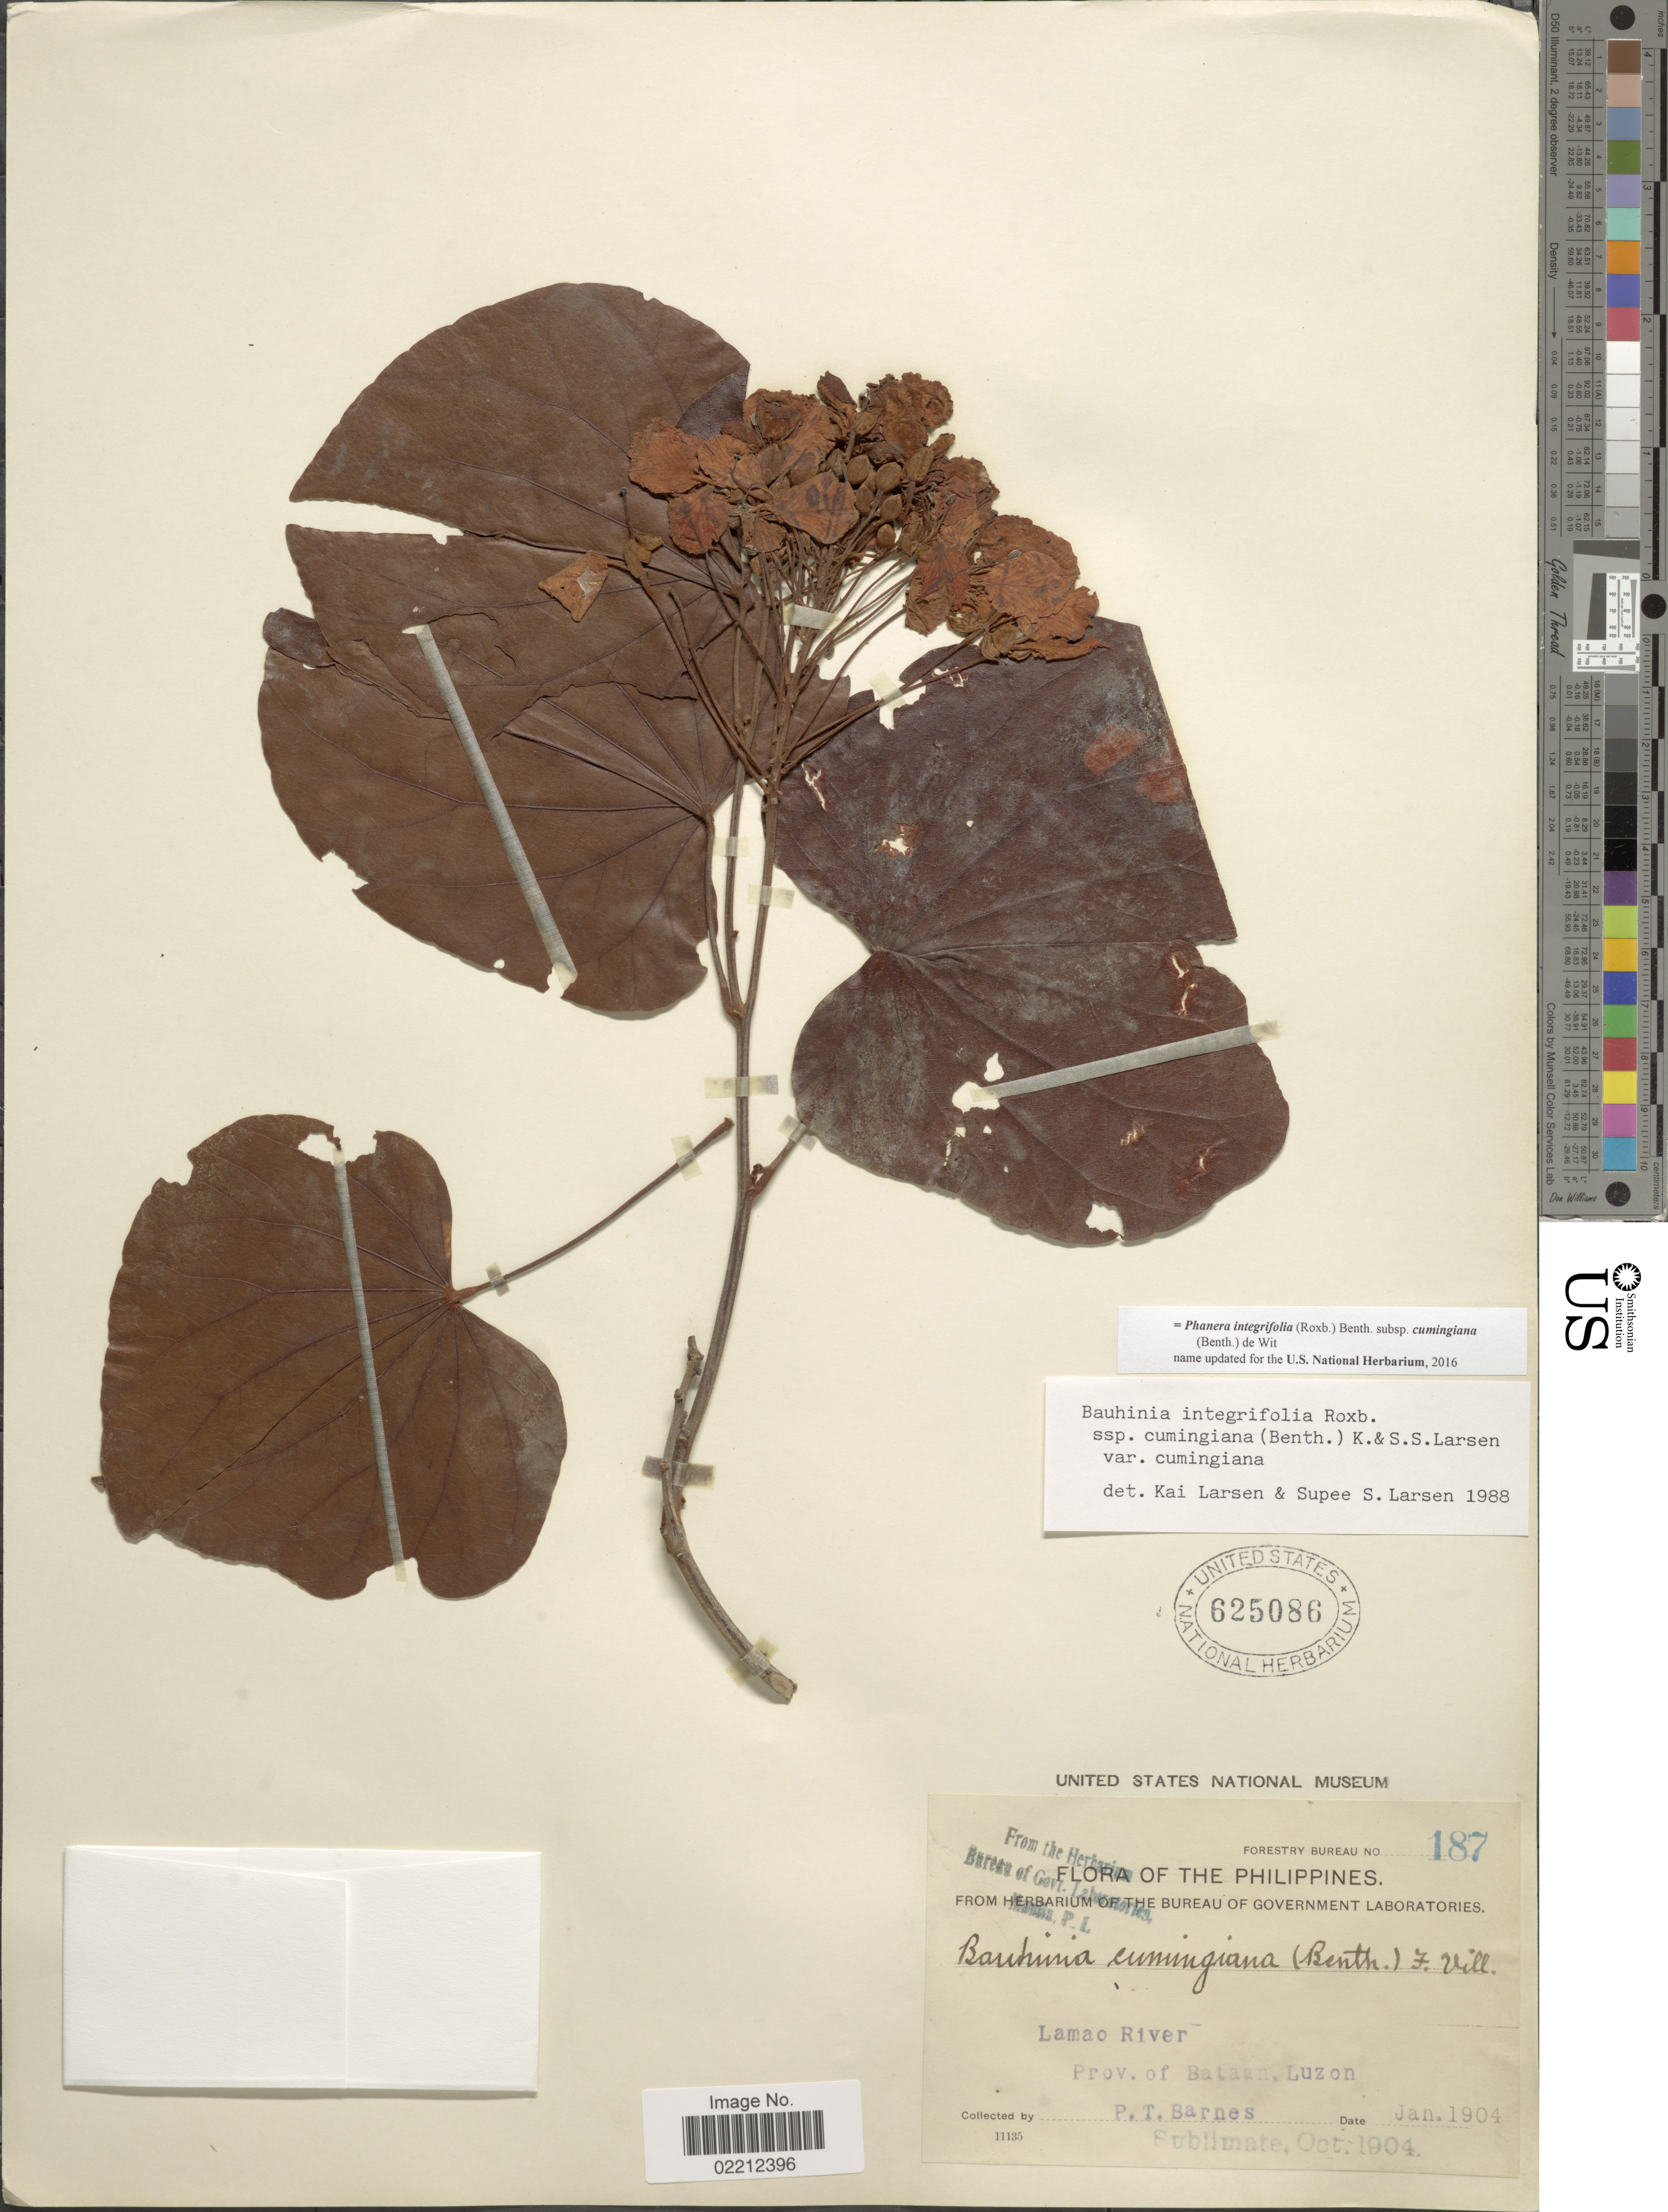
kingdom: Plantae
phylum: Tracheophyta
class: Magnoliopsida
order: Fabales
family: Fabaceae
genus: Phanera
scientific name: Phanera integrifolia subsp. cumingiana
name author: (Benth.) de Wit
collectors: P. Barnes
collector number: Foretry Bureau 187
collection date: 1904-01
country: Philippines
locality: Lamao River, Prov. of Bataan, Luzon.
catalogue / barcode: US 6525086